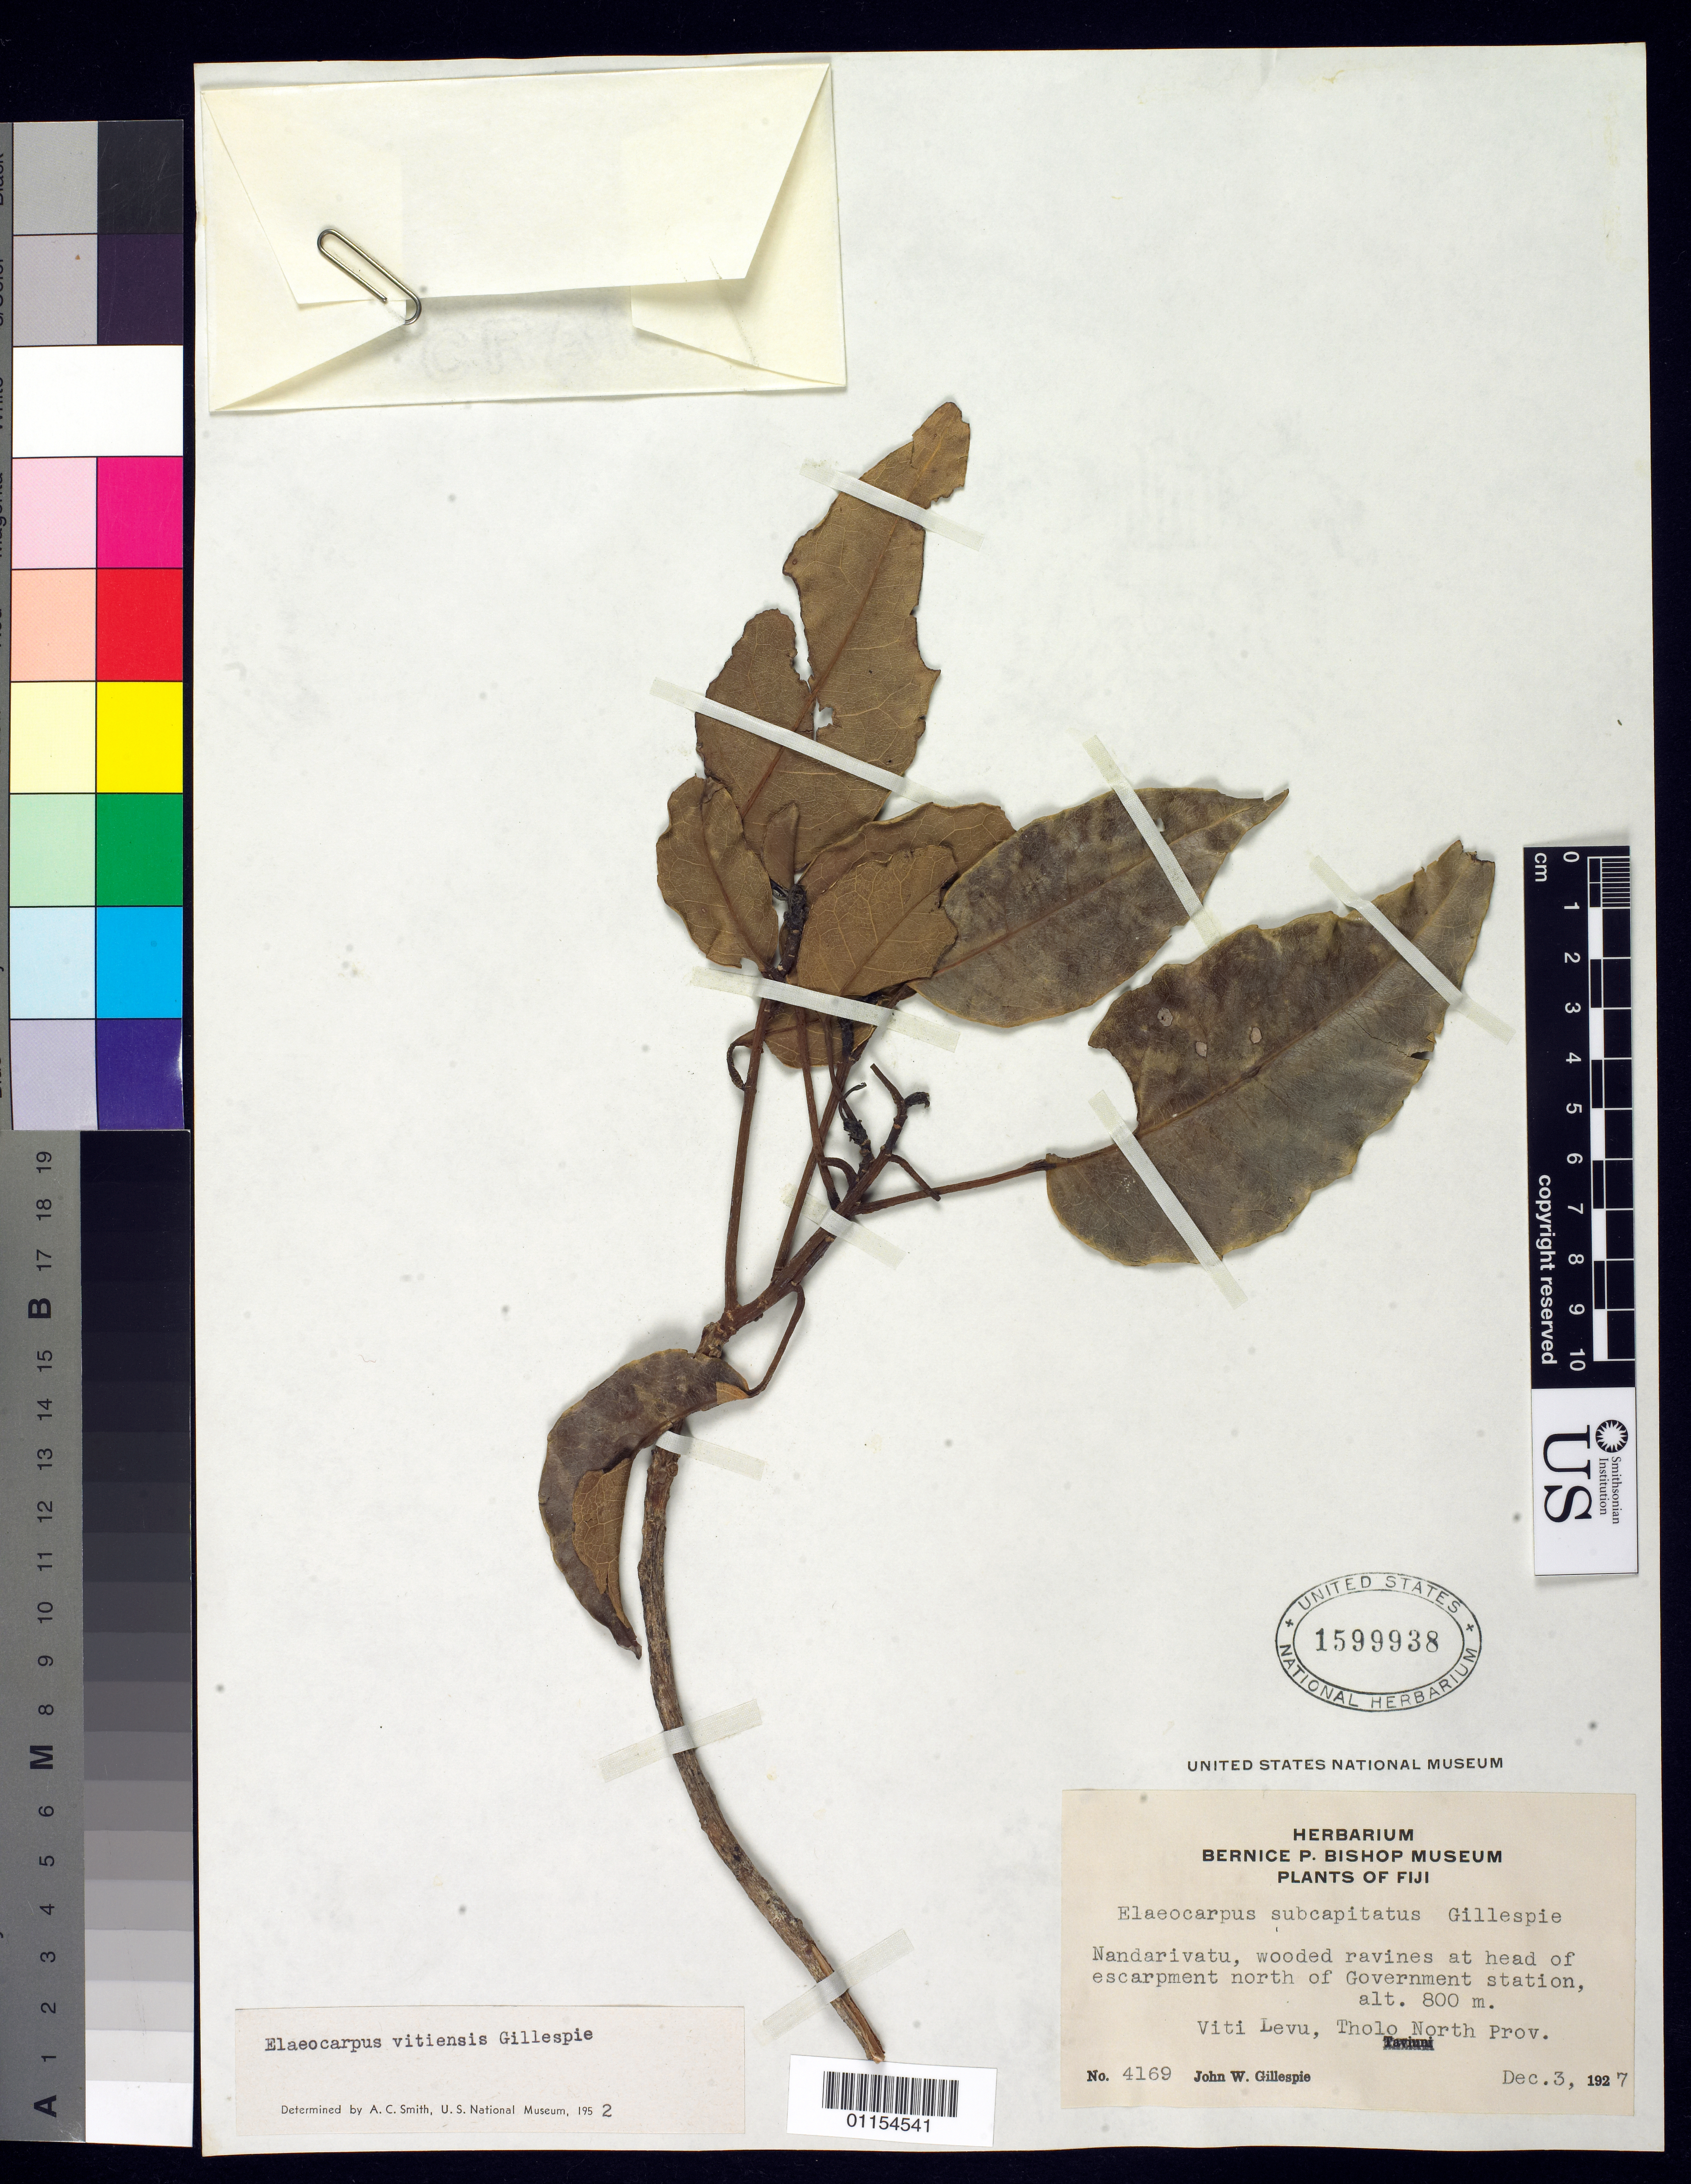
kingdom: Plantae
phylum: Tracheophyta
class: Magnoliopsida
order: Oxalidales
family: Elaeocarpaceae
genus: Elaeocarpus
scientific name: Elaeocarpus subcapitatus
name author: Gillespie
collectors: J. W. Gillespie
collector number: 4169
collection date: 1927-12-03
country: Fiji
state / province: Tholo North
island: Viti Levu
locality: escaprment north of government station, Nandarivatu.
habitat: wooded ravines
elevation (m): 800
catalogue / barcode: US 1599938